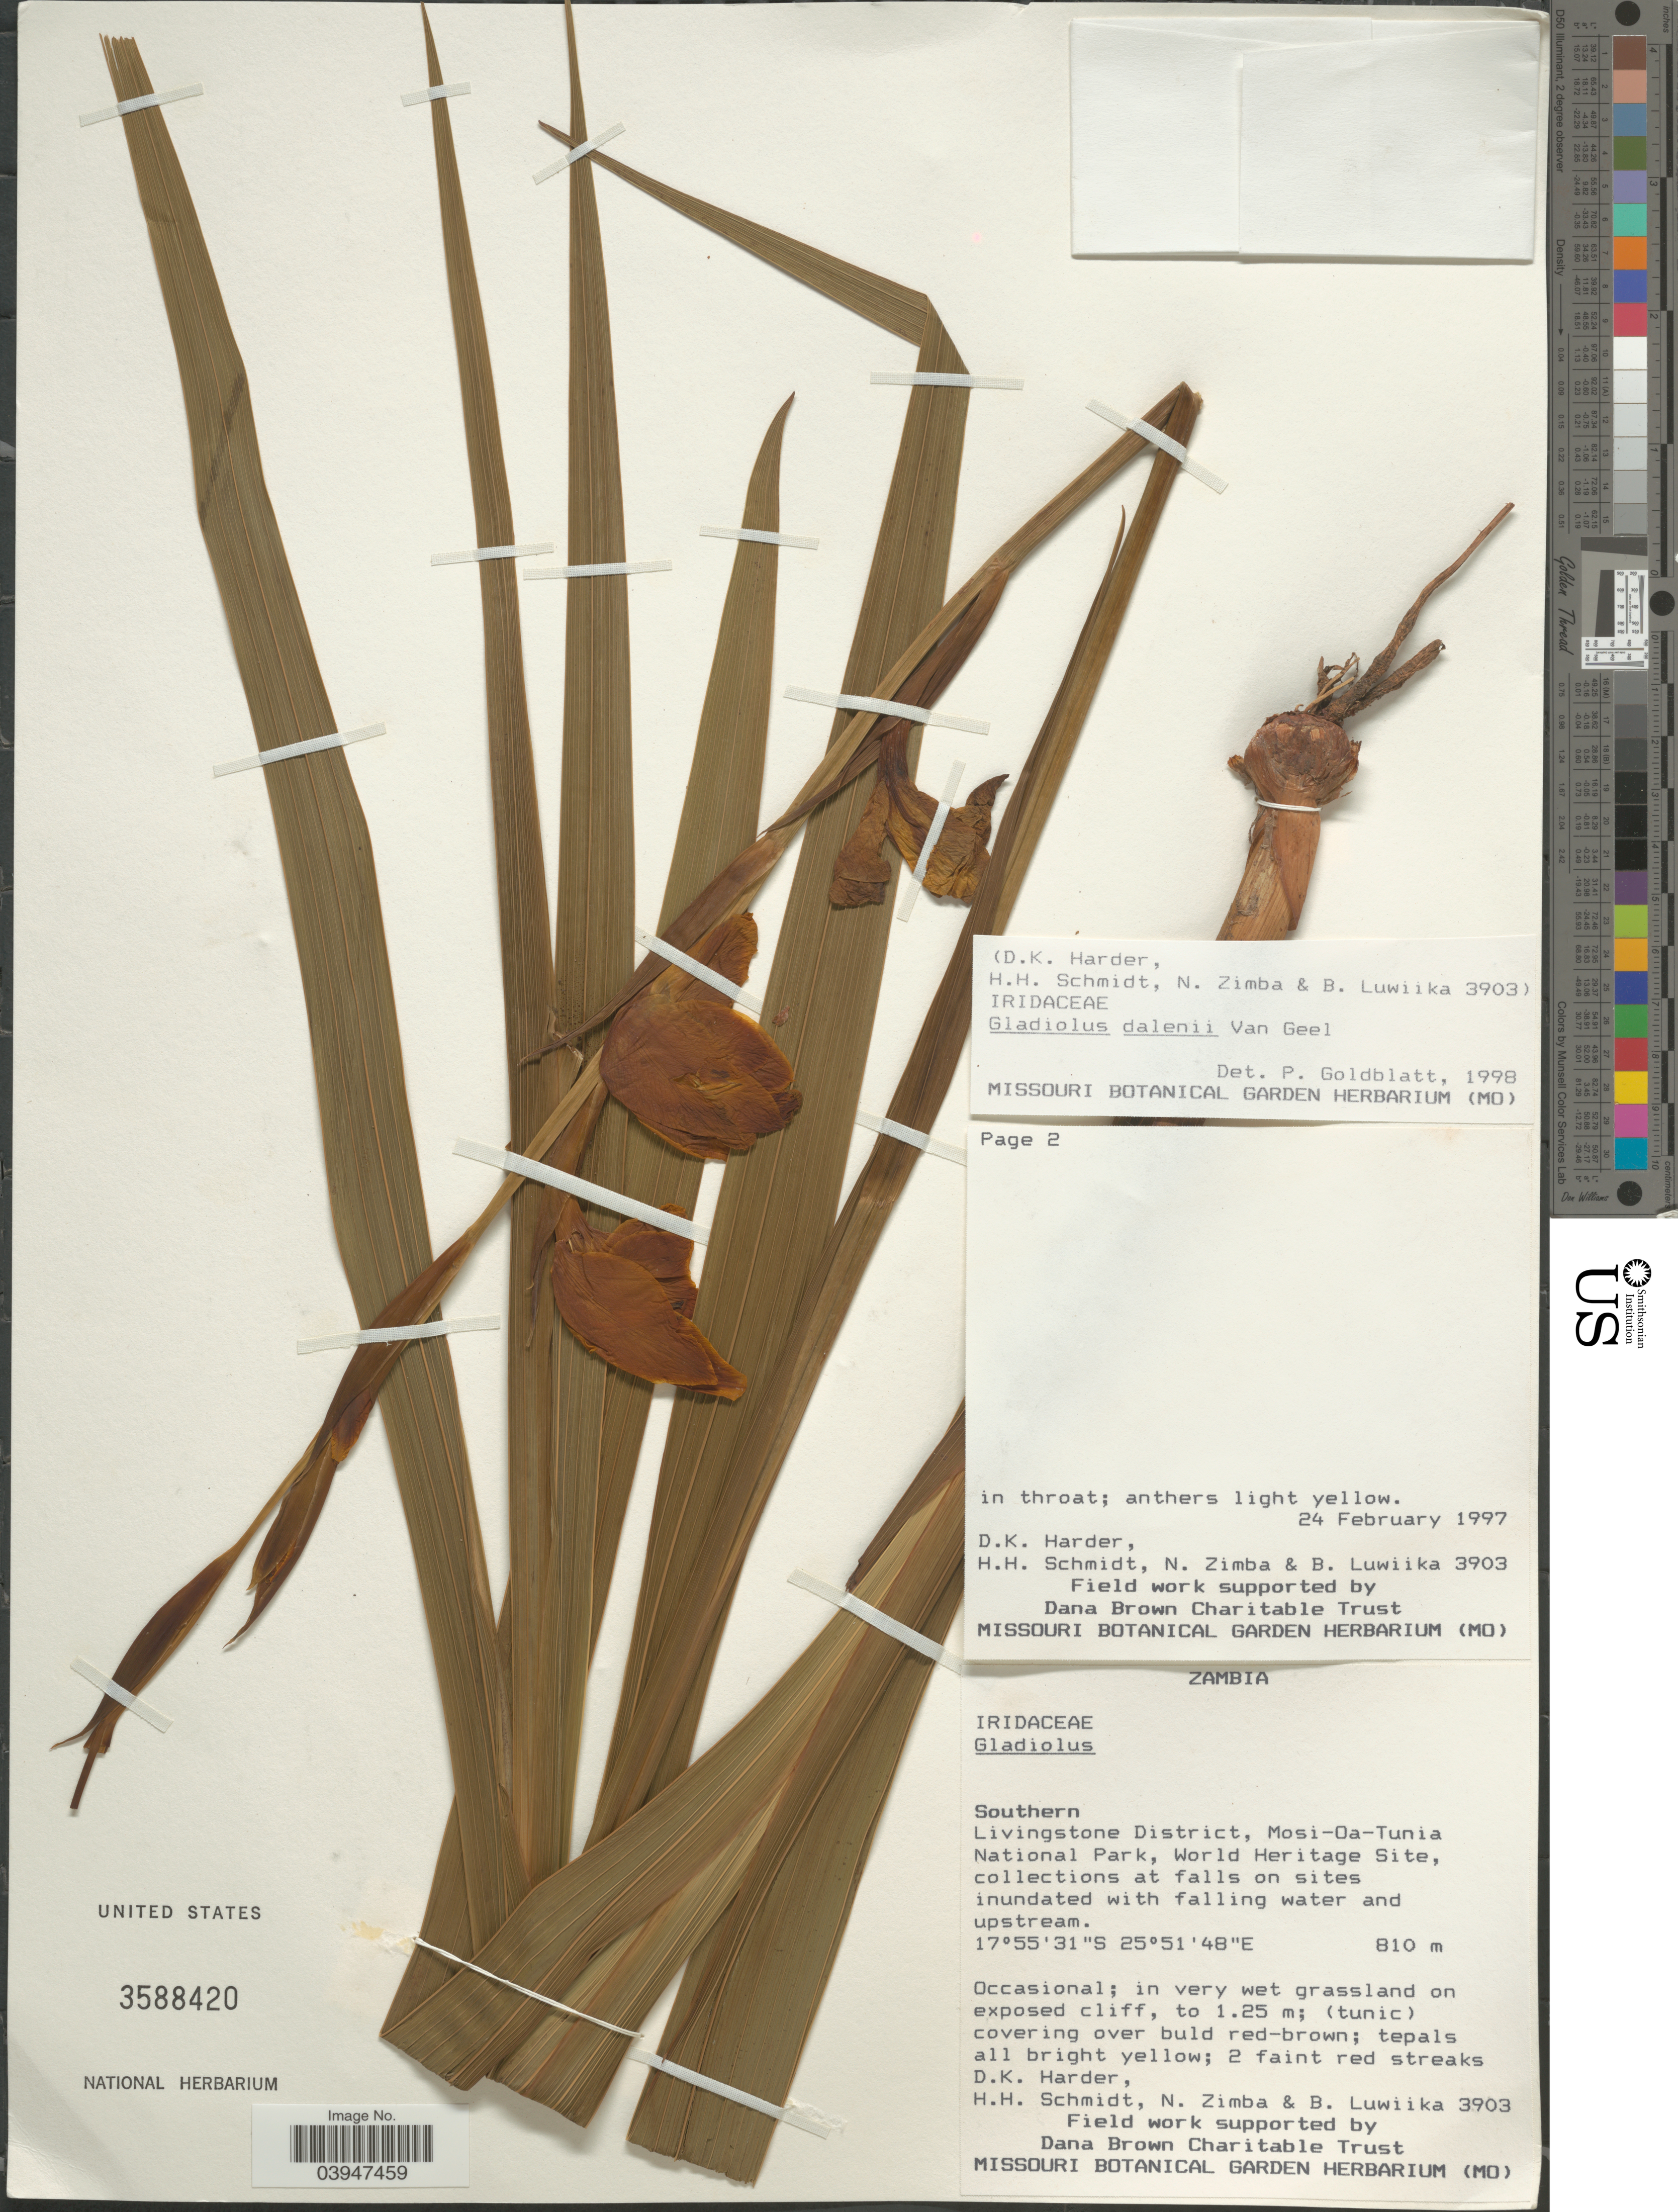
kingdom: Plantae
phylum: Tracheophyta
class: Liliopsida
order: Asparagales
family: Iridaceae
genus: Gladiolus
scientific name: Gladiolus dalenii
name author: Van Geel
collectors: D. Harder, H. H. Schmidt, N. Zimba & B. Luwiika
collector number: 3903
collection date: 1997-02-24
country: Zambia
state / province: Southern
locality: Livingstone District, Mosi-Oa-Tunia National Park, World Heritage Site, at falls on sites inundated with falling water and upstream.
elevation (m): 810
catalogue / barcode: US 3588420